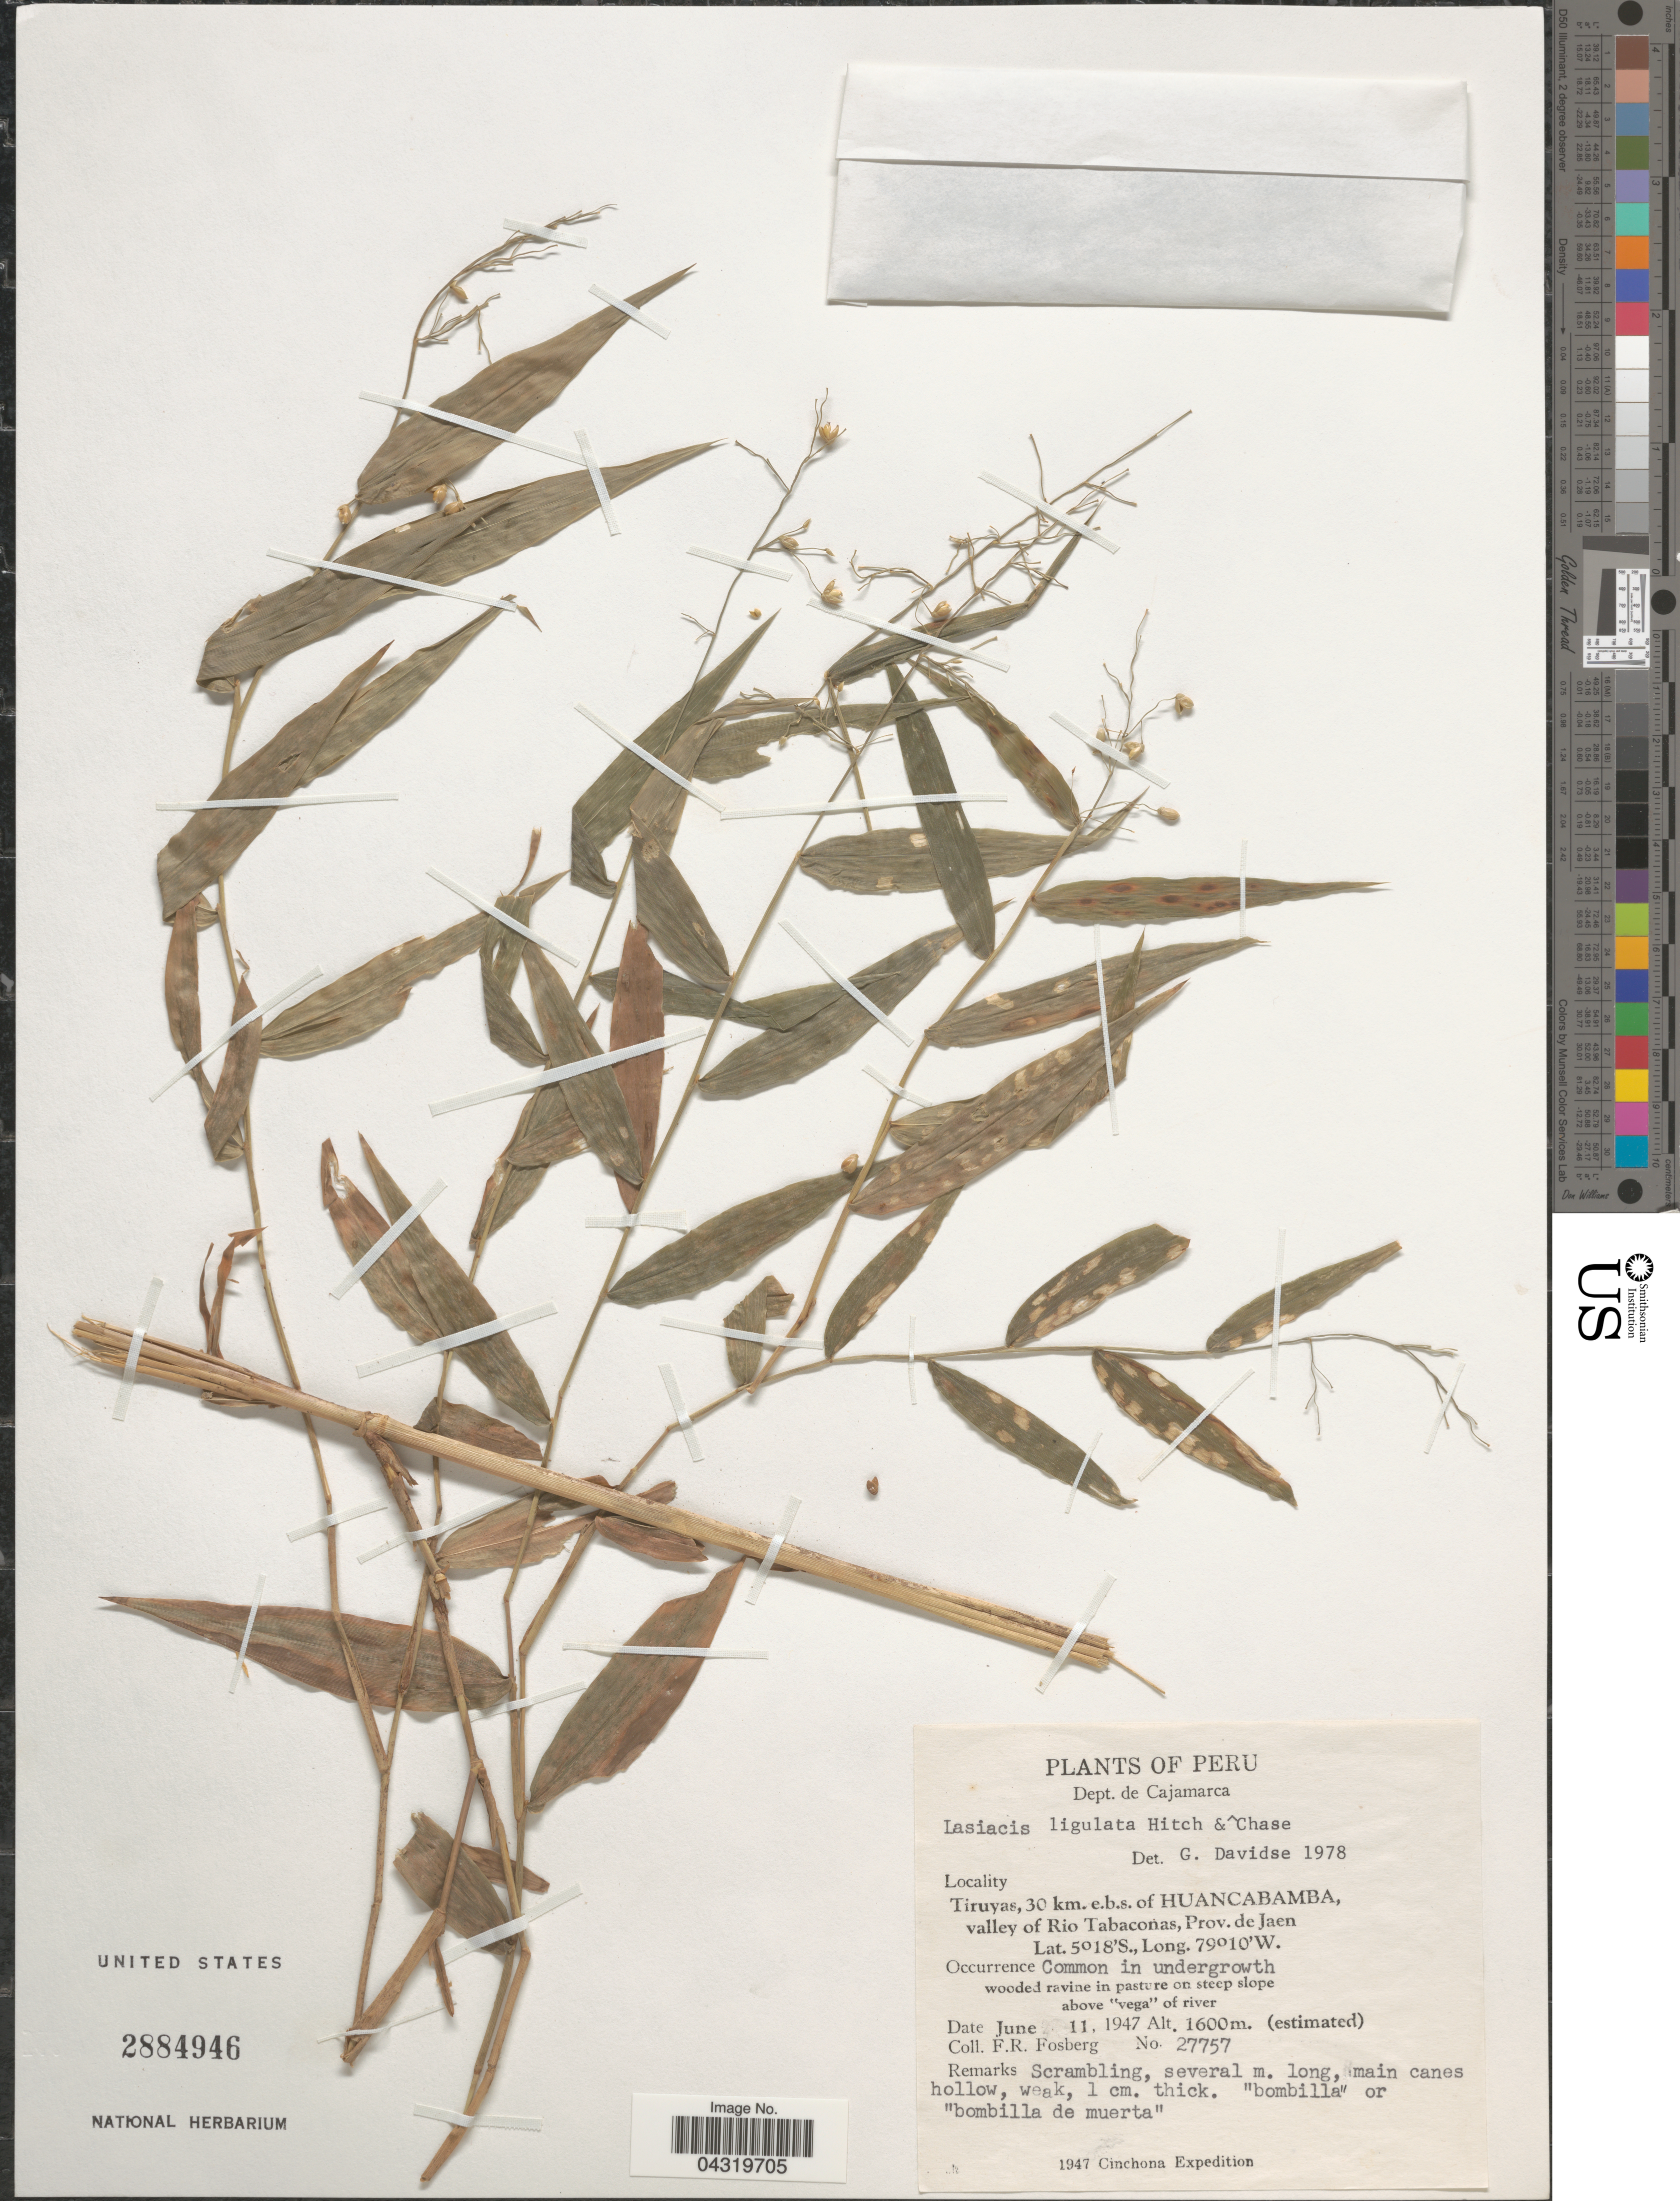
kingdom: Plantae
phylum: Tracheophyta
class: Liliopsida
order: Poales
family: Poaceae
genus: Lasiacis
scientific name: Lasiacis ligulata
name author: Hitchc. & Chase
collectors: F. R. Fosberg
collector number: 27757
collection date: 1947-06-11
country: Peru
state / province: Cajamarca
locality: Dept. de Cajamarca. Tiruyas, 30 km. e.b.s. of Huancabamba, valley of Rio Tabaconas, Prov. de Jaen. 1947 Cinchona Expedition.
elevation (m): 1600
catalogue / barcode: US 2884946